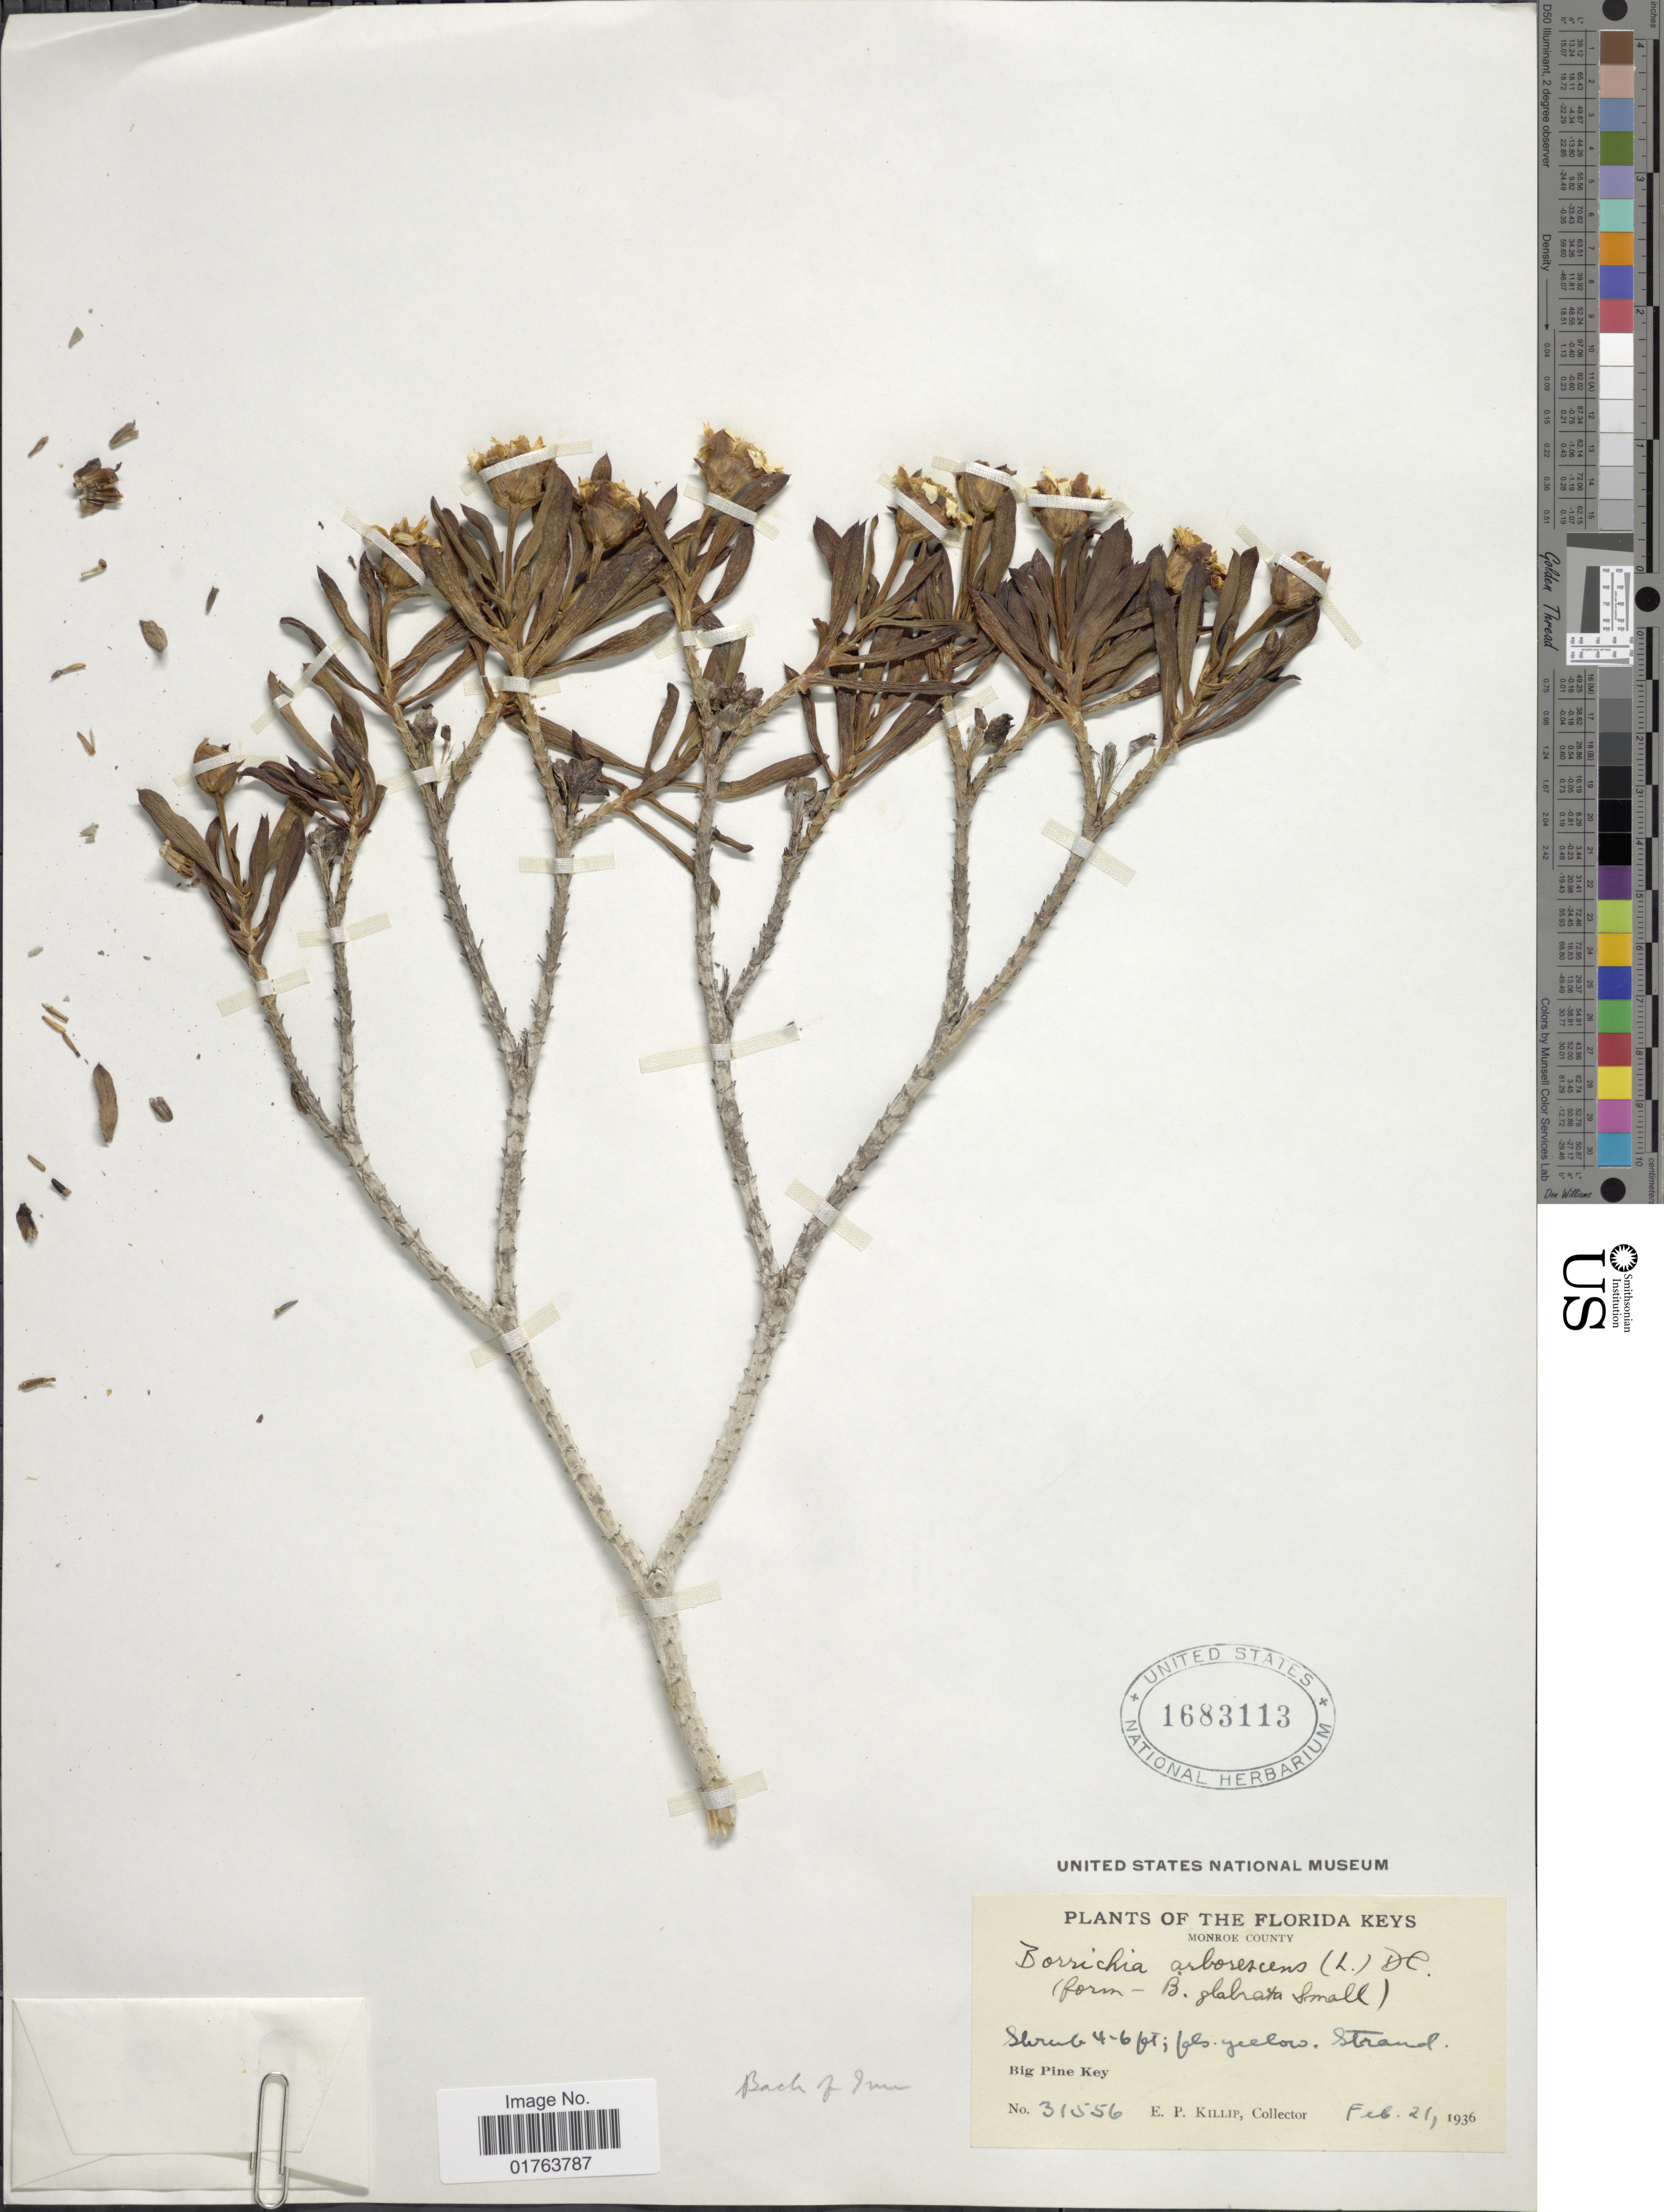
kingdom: Plantae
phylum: Tracheophyta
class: Magnoliopsida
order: Asterales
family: Asteraceae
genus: Borrichia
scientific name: Borrichia arborescens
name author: (L.) DC.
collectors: E. P. Killip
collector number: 31556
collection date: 1935-02-21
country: United States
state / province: Florida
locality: The Florida Keys, Monroe County, Big Pine Key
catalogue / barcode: US 1683113